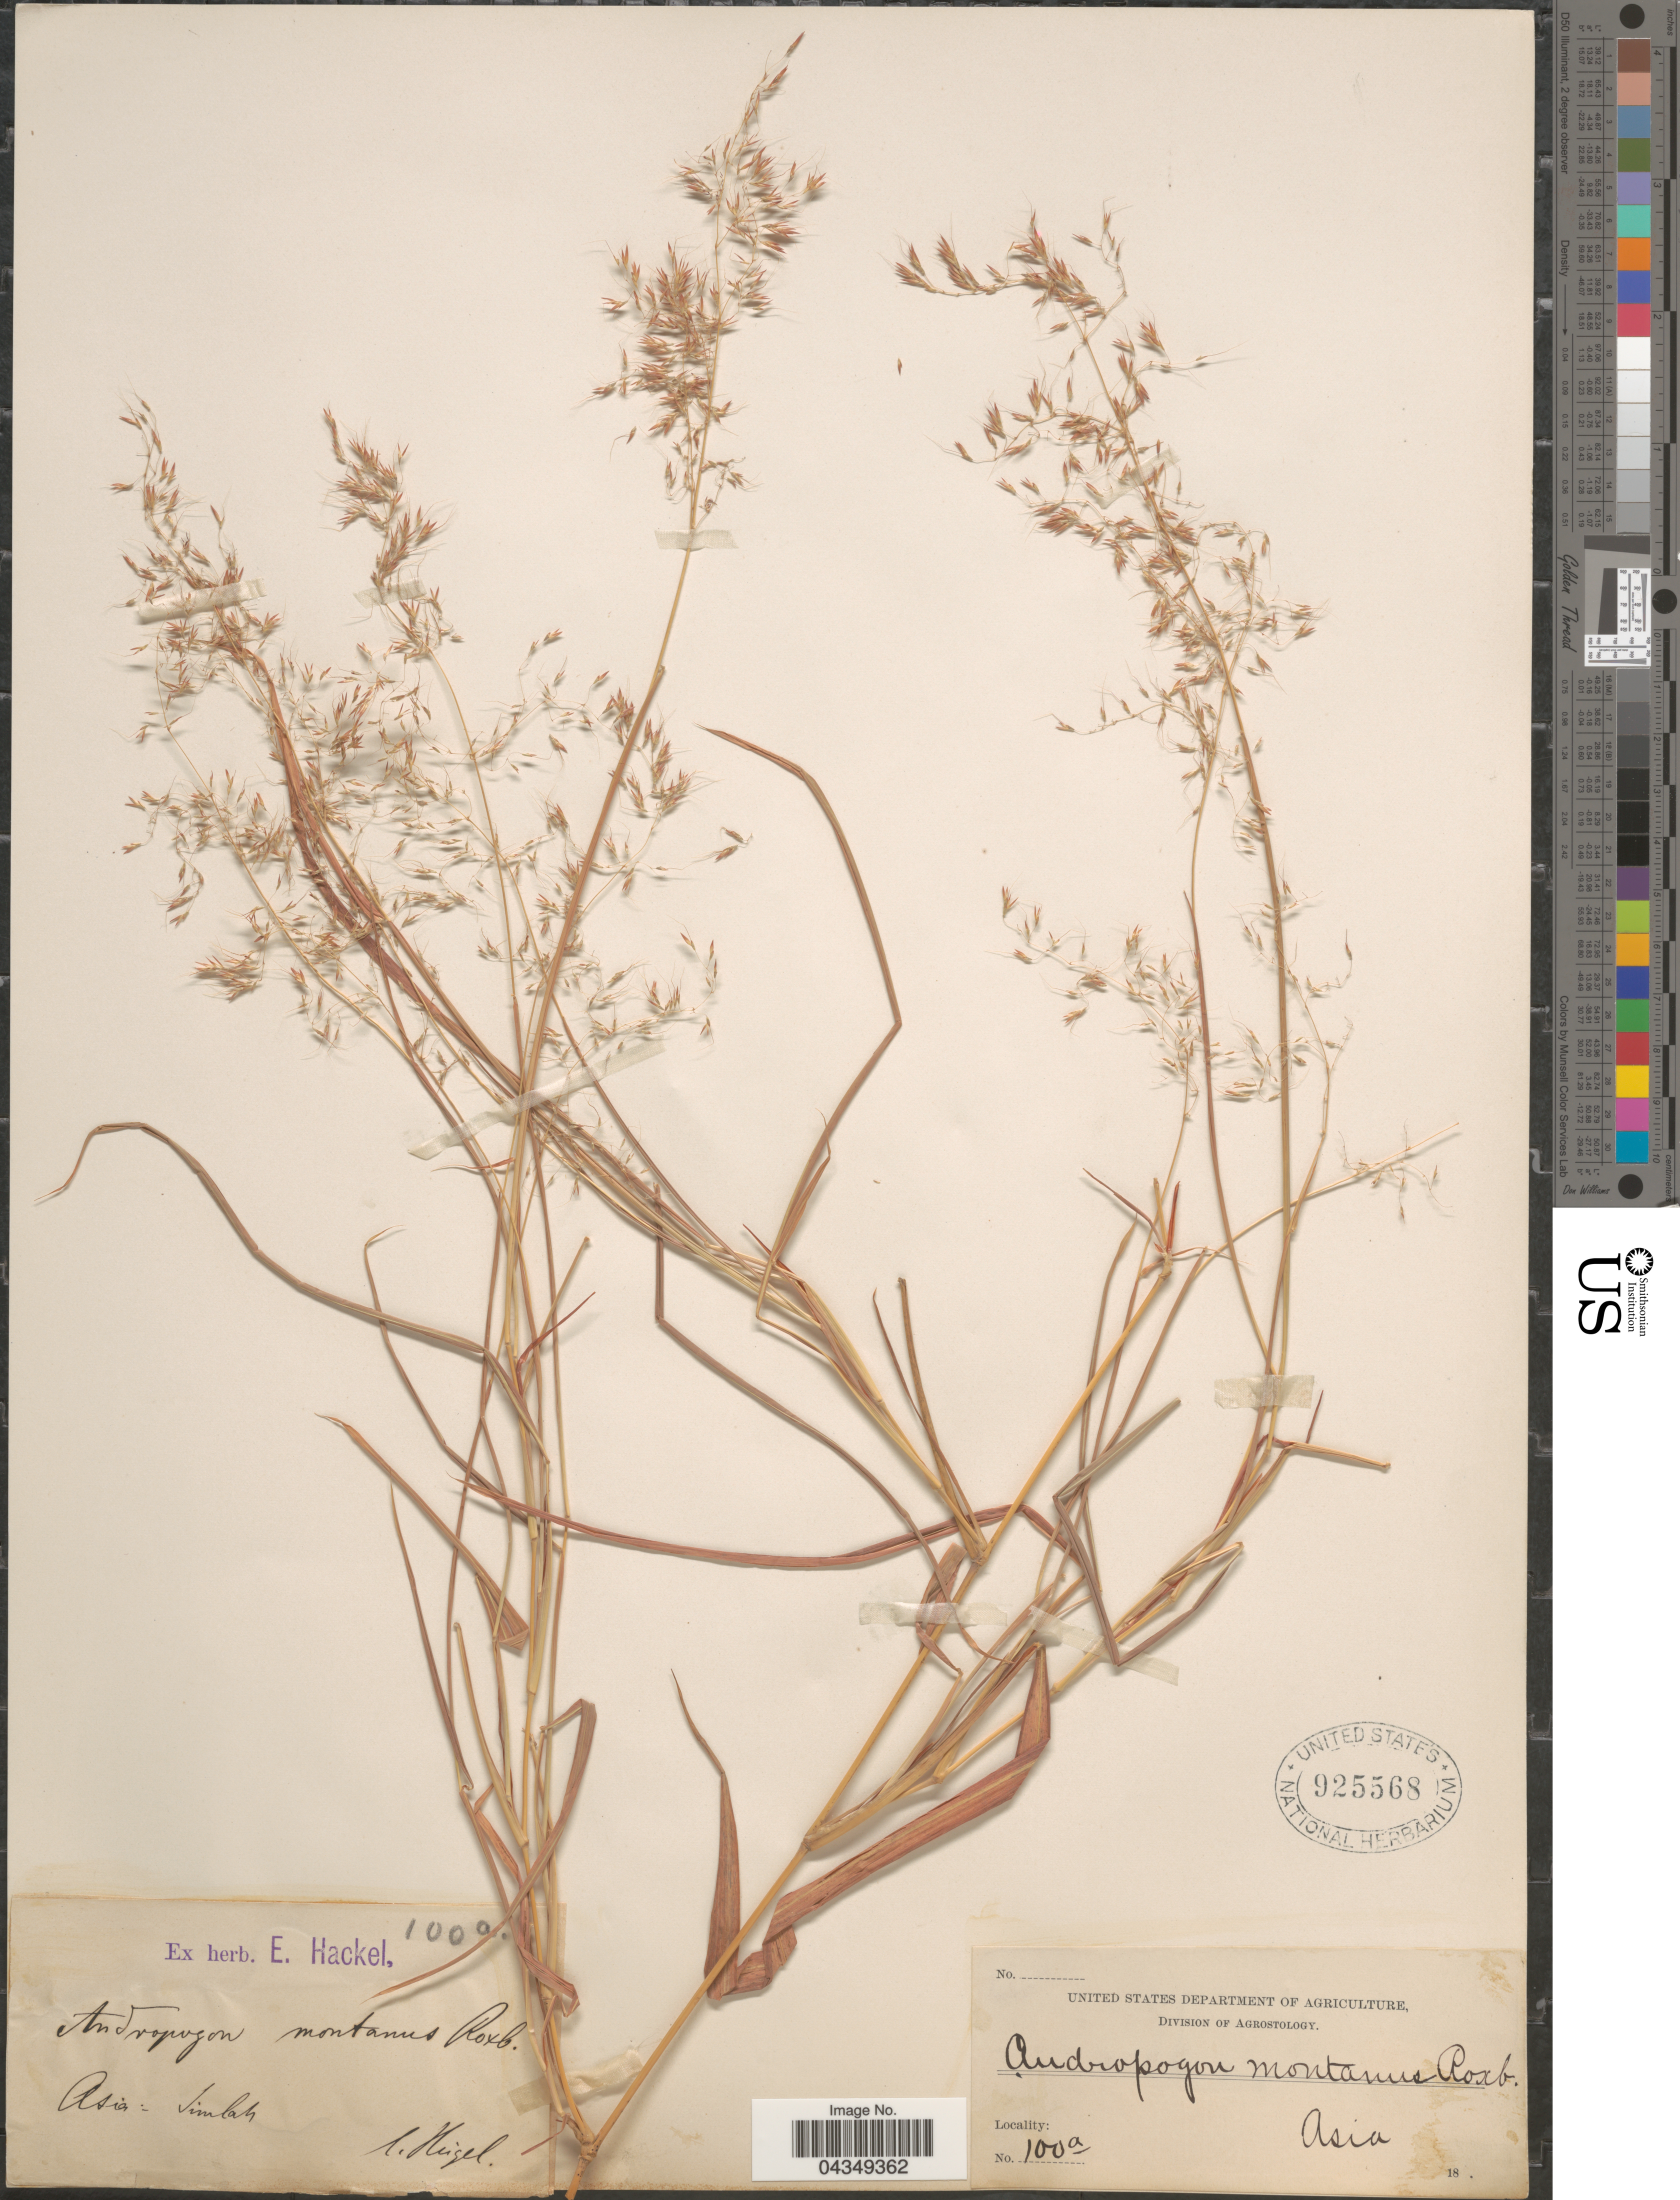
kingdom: Plantae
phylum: Tracheophyta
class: Liliopsida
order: Poales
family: Poaceae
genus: Capillipedium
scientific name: Capillipedium assimile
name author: (Steud.) A. Camus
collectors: Rugel, --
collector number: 100a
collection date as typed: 18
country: India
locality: Asia: Simlah.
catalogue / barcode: US 925568